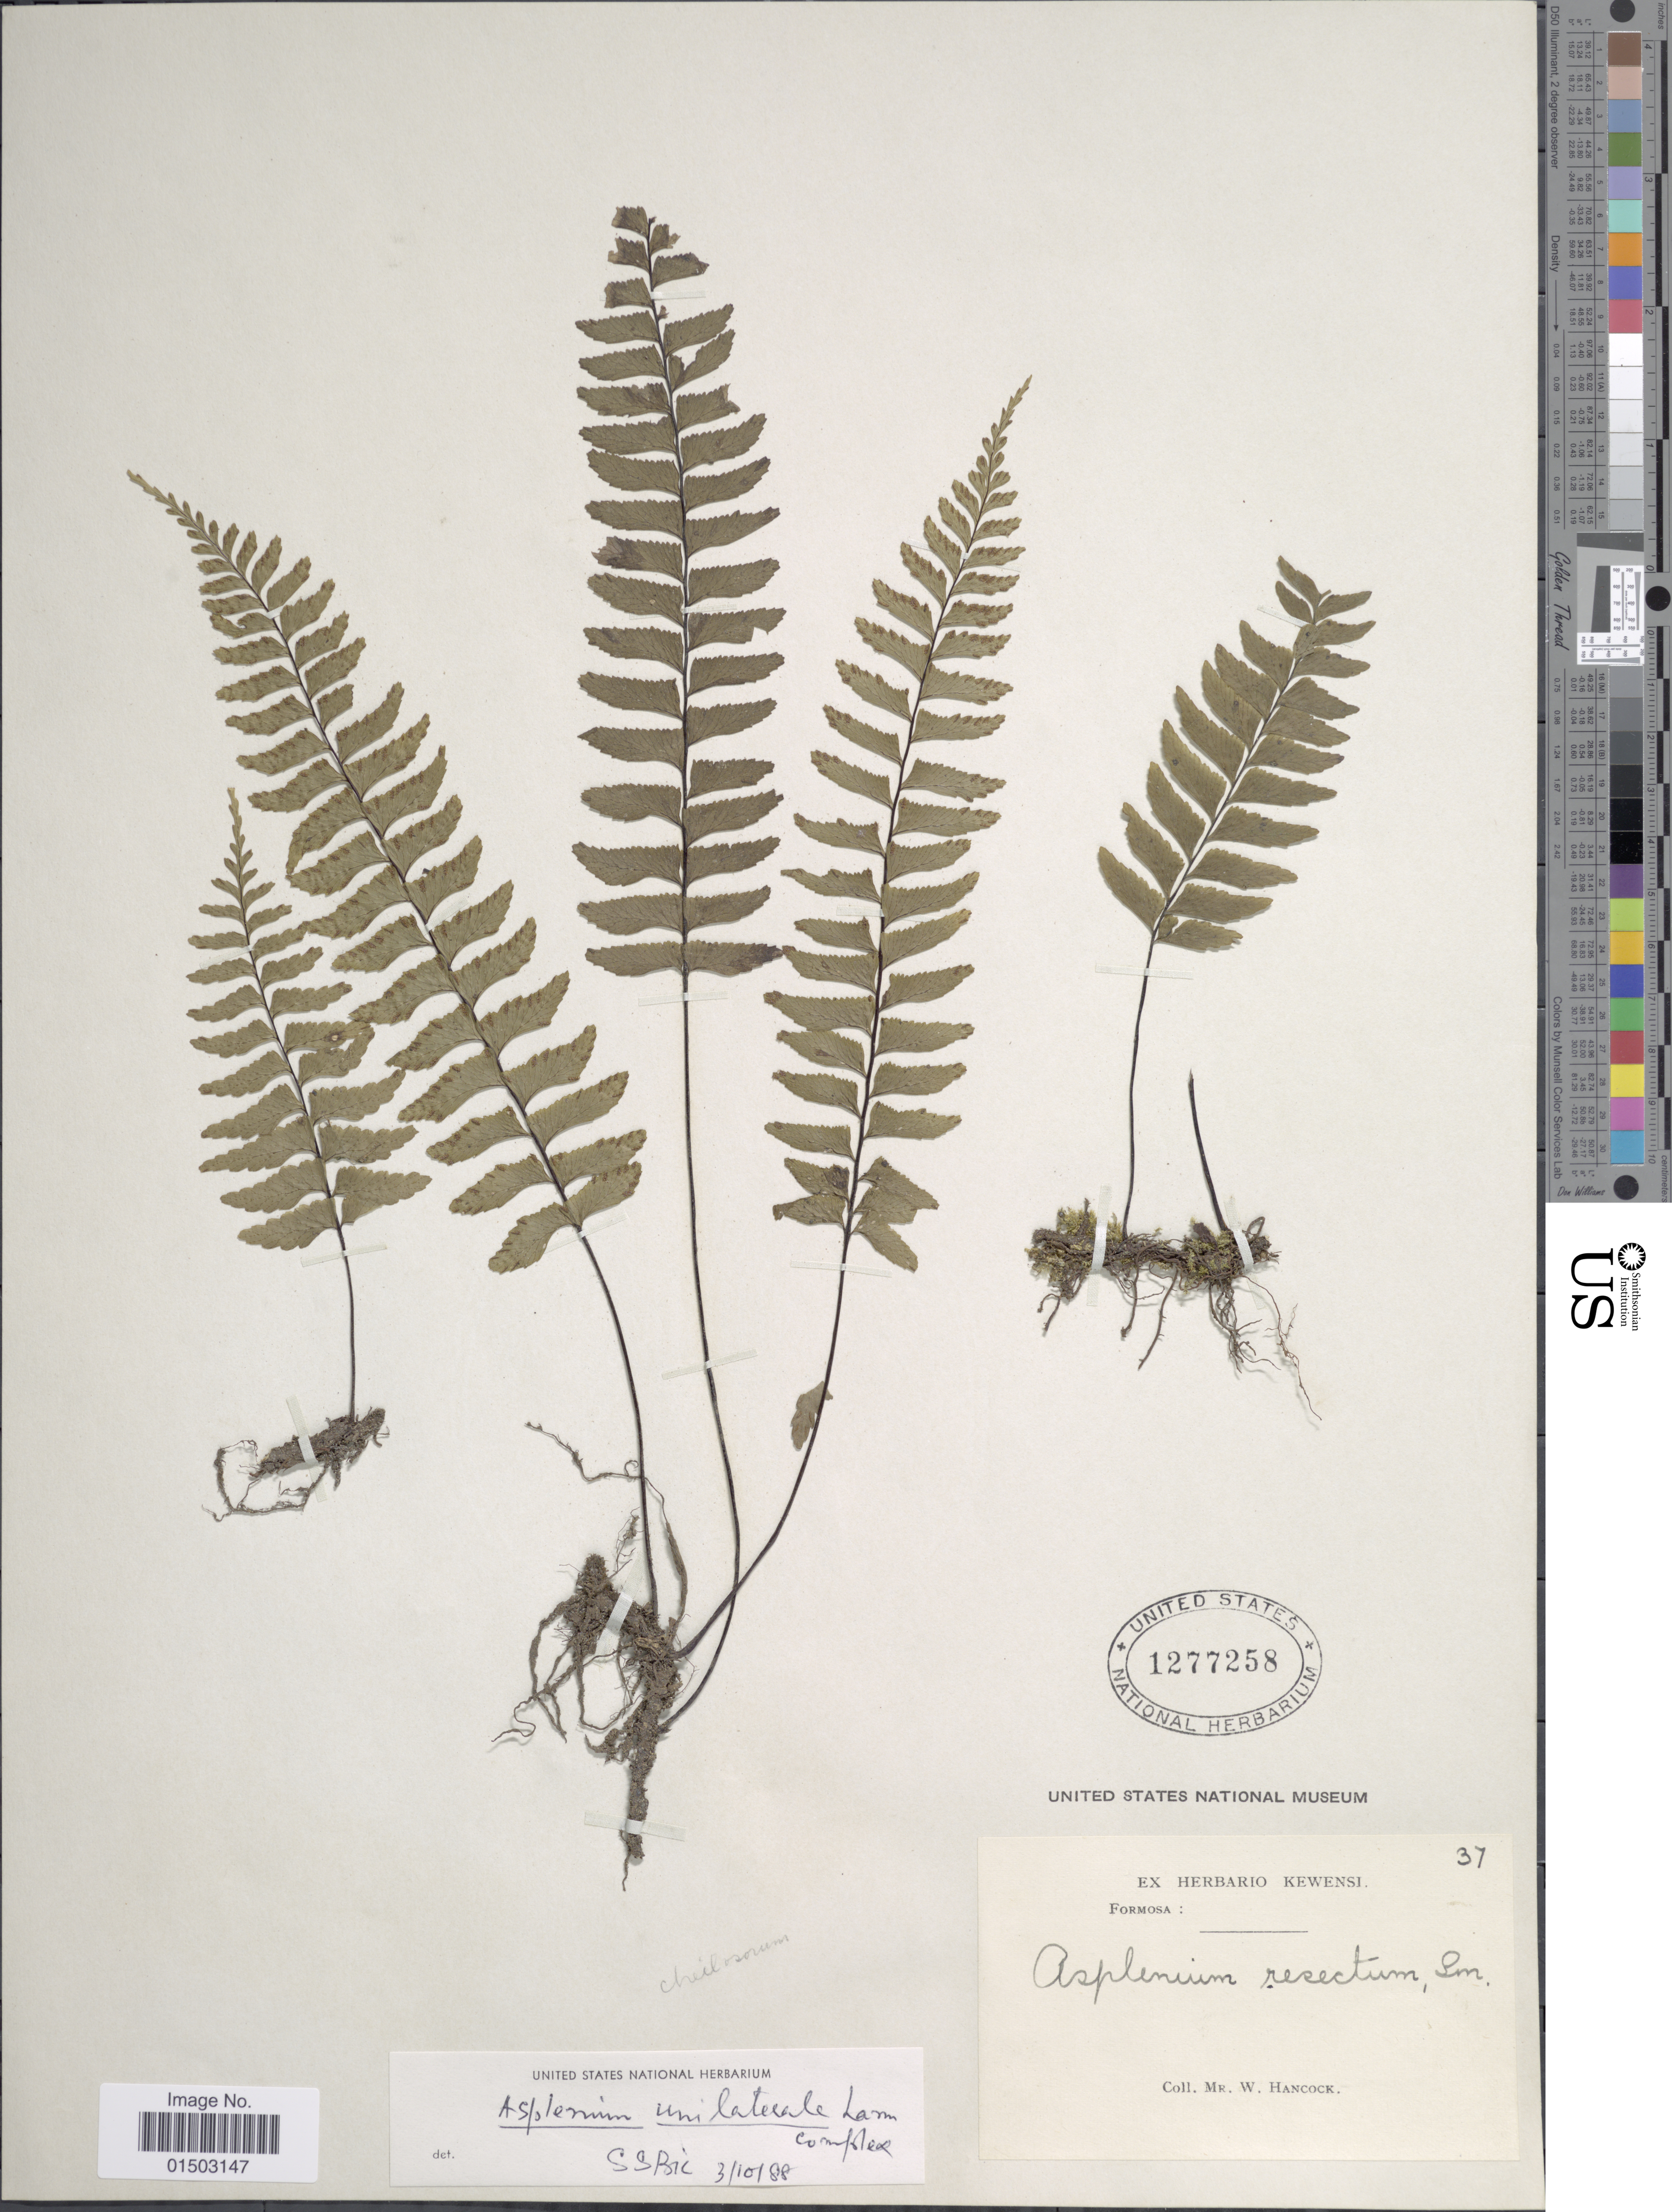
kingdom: Plantae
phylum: Tracheophyta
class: Polypodiopsida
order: Polypodiales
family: Aspleniaceae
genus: Hymenasplenium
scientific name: Hymenasplenium unilaterale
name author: (Lam.) Hayata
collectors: W. Hancock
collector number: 37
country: Taiwan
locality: Formosa.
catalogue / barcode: US 1277258